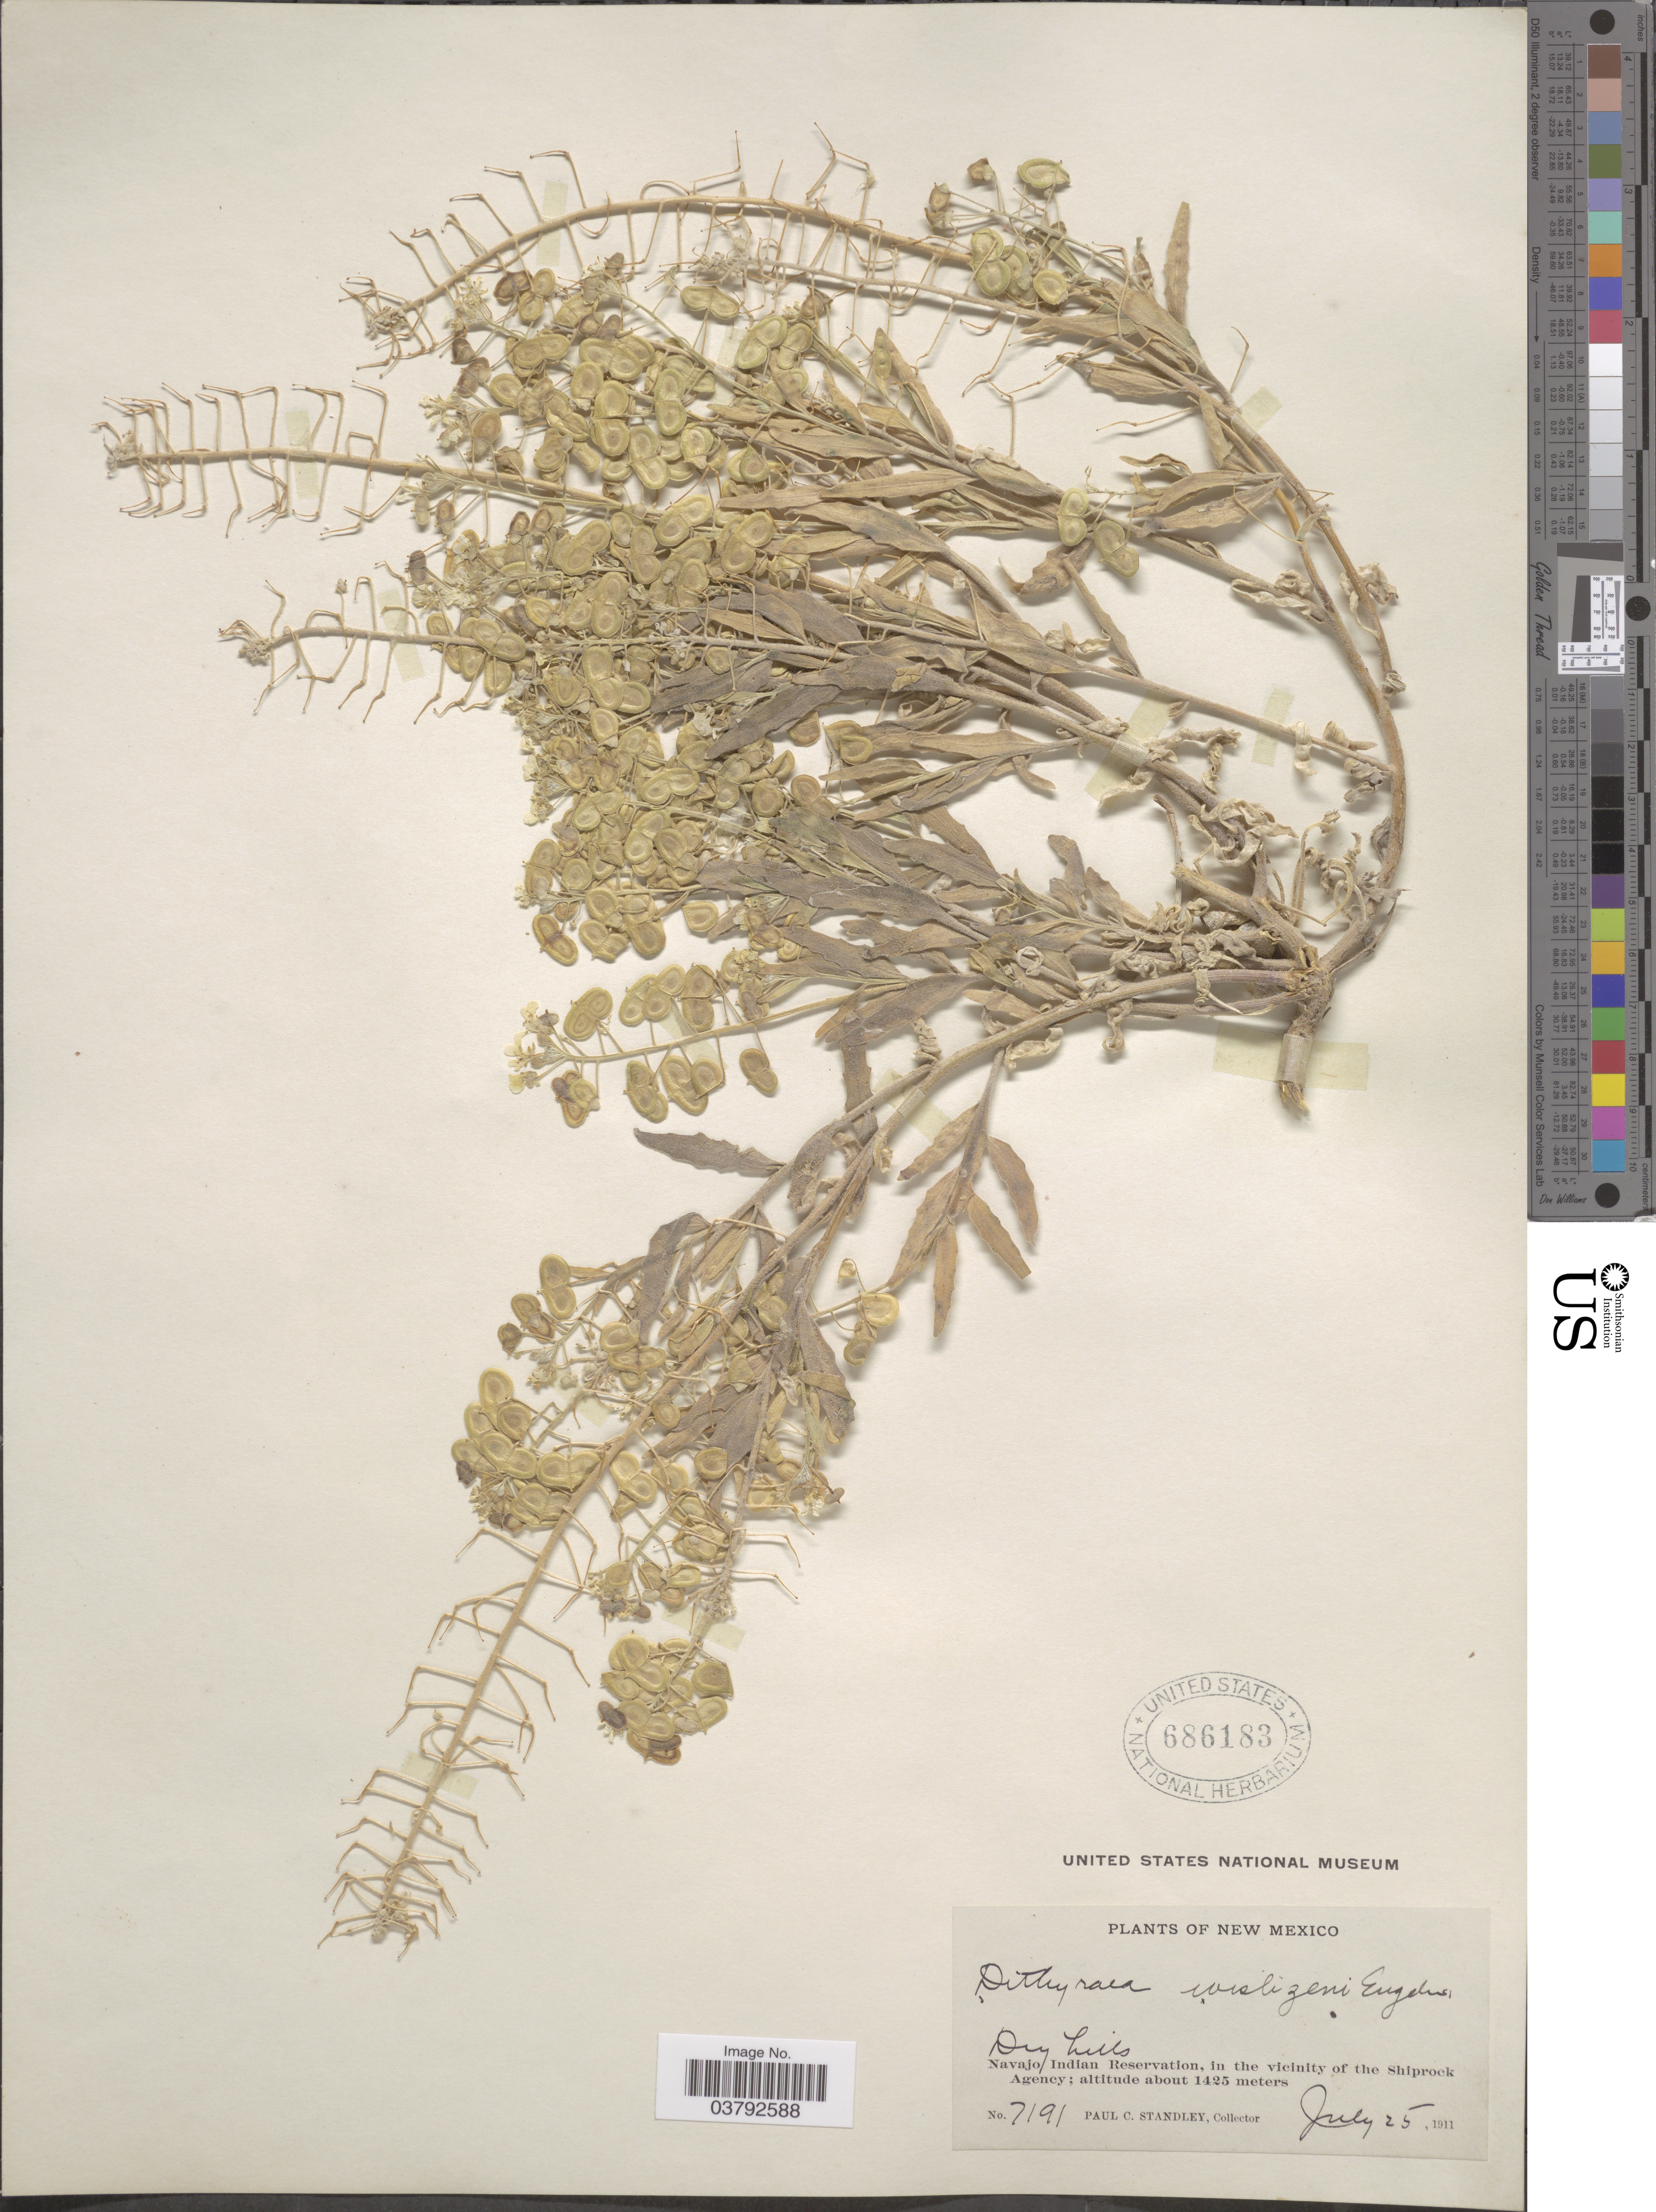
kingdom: Plantae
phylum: Tracheophyta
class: Magnoliopsida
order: Brassicales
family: Brassicaceae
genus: Dithyrea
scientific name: Dithyrea wislizeni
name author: Engelm.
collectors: P. C. Standley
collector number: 7191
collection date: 1911-07-25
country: United States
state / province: New Mexico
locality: Navajo Indian Reservation, in the vicinity of the Shiprock Agency.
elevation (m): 1425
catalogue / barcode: US 686183